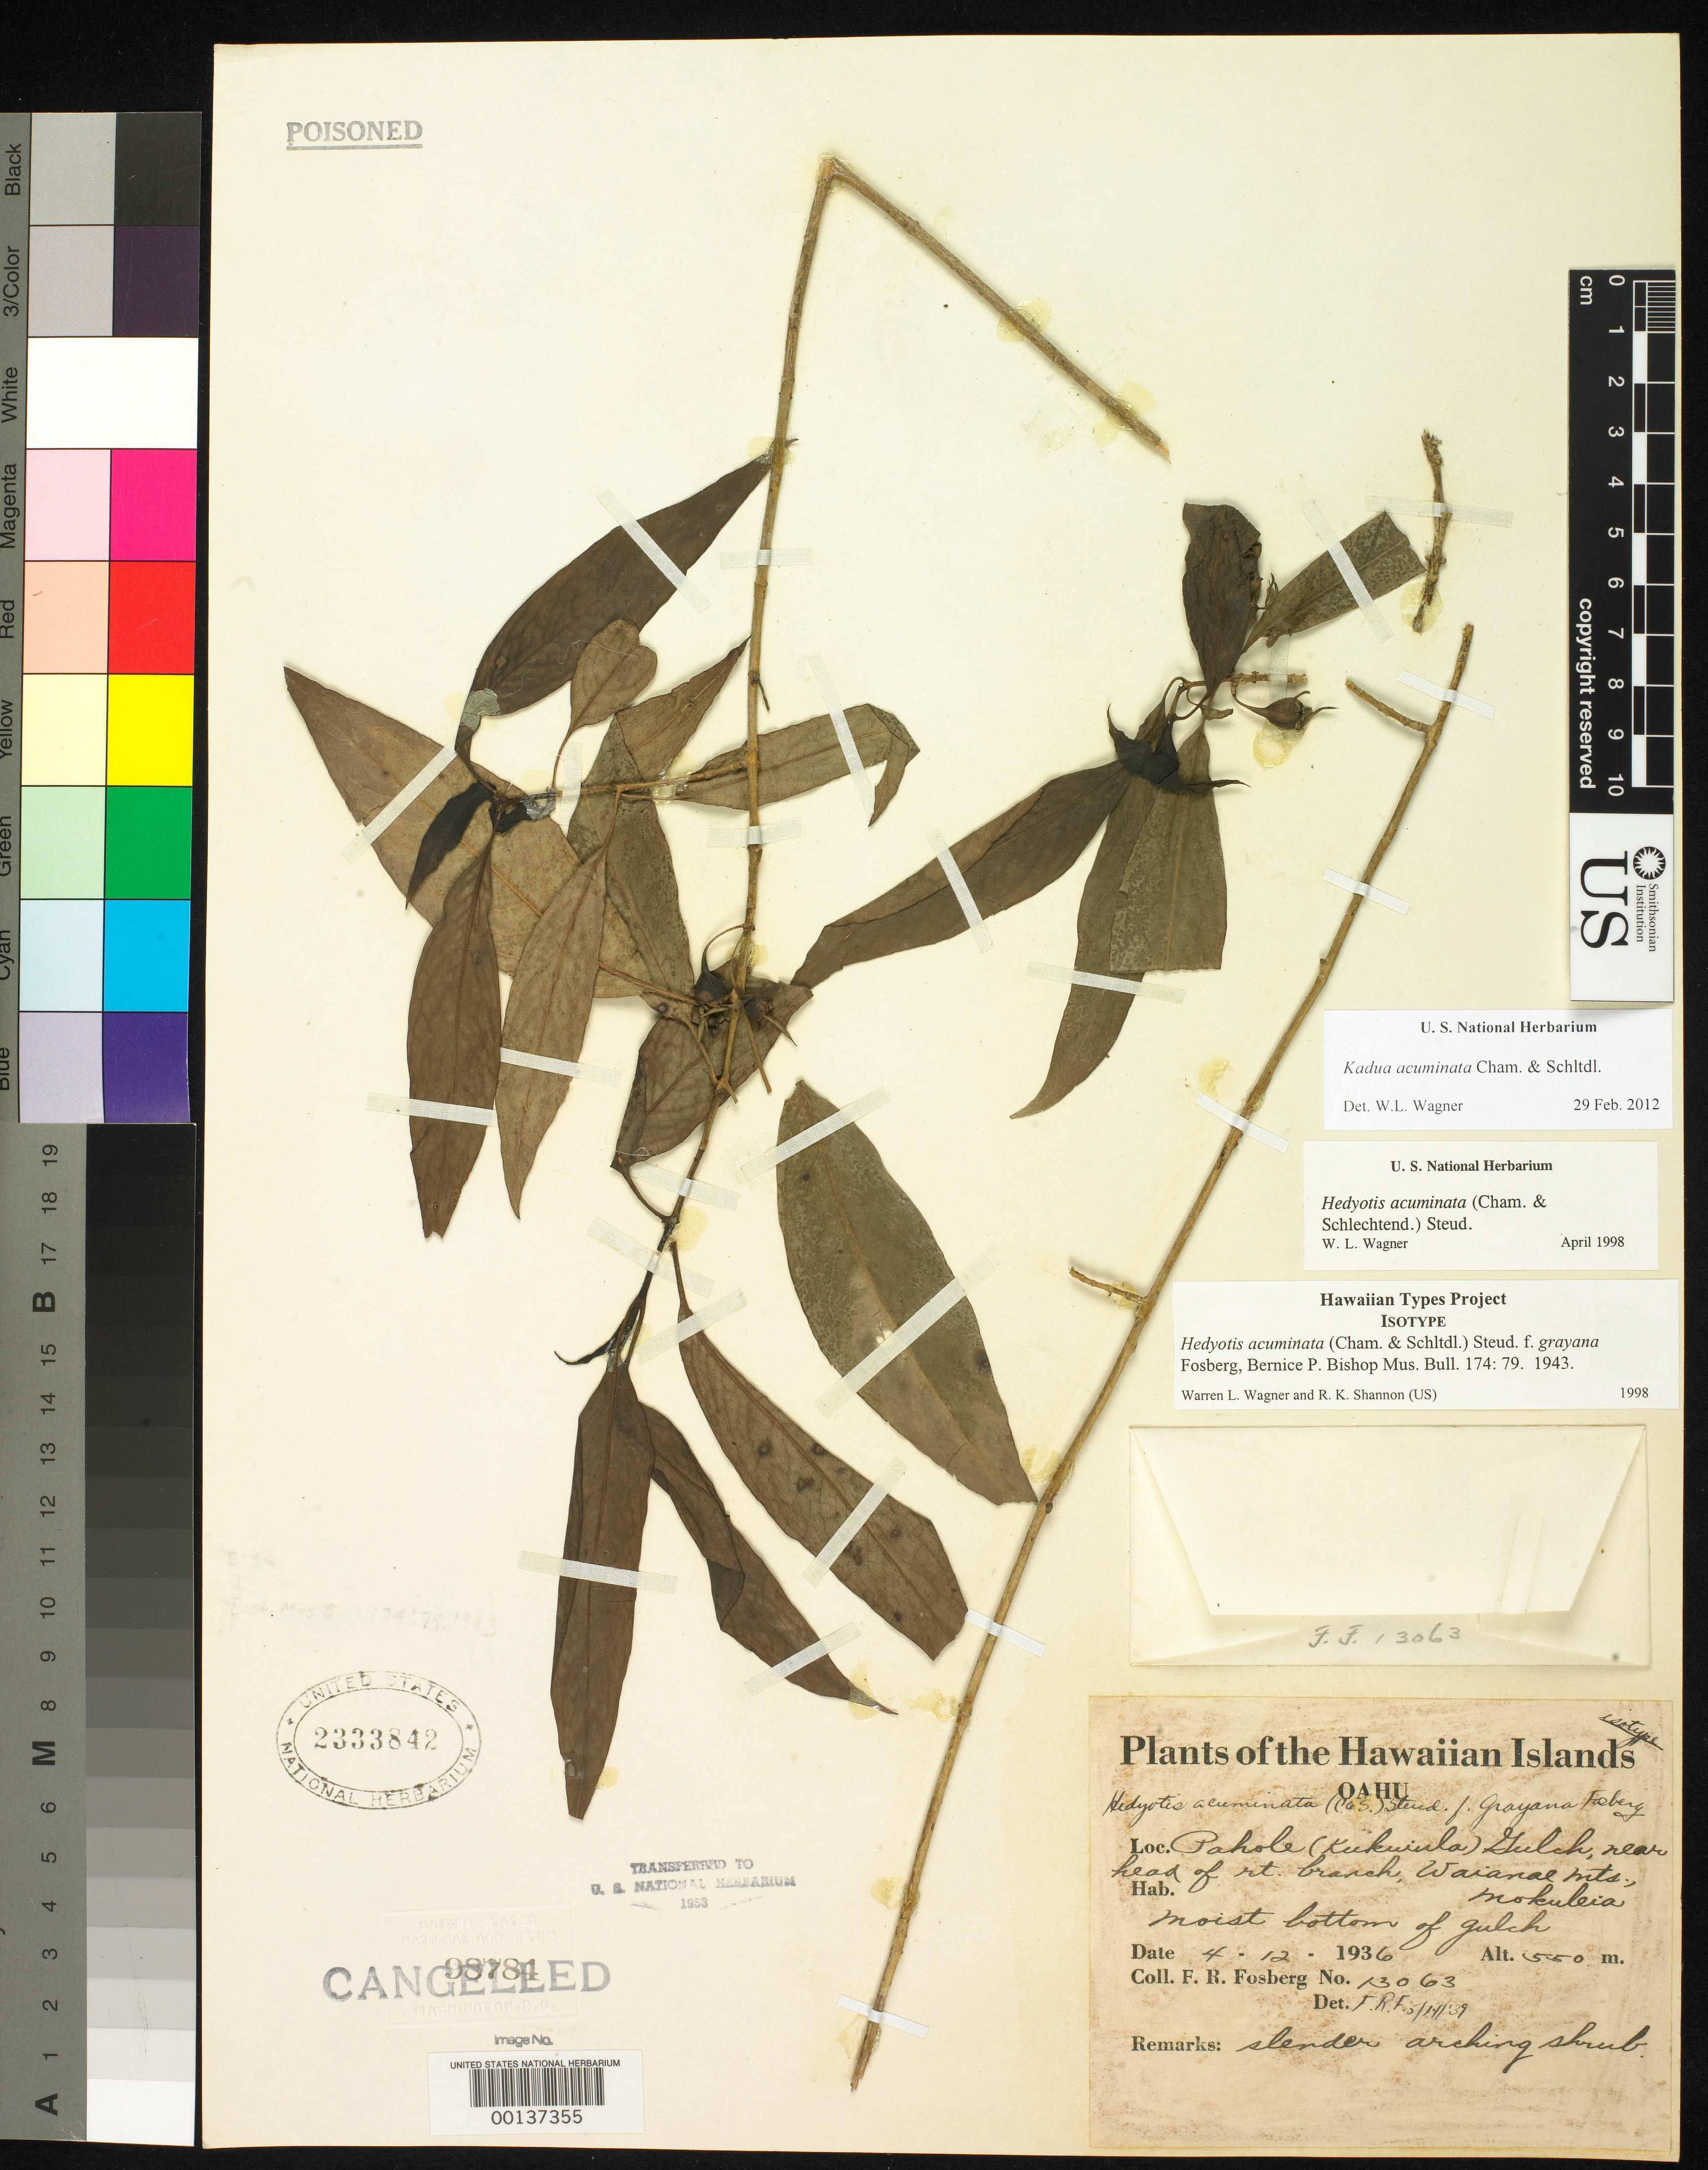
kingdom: Plantae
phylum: Tracheophyta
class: Magnoliopsida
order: Gentianales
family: Rubiaceae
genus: Hedyotis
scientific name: Hedyotis acuminata f. grayana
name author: Fosberg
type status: Isotype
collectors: F. R. Fosberg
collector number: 13063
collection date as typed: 12 Apr 1936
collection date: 1936-04-12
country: United States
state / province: Hawaii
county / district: Honolulu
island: Oahu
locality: Pahole (Kukuiula) Gulch, near head of rt. branch, Mokuleia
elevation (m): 550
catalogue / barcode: US 2333842